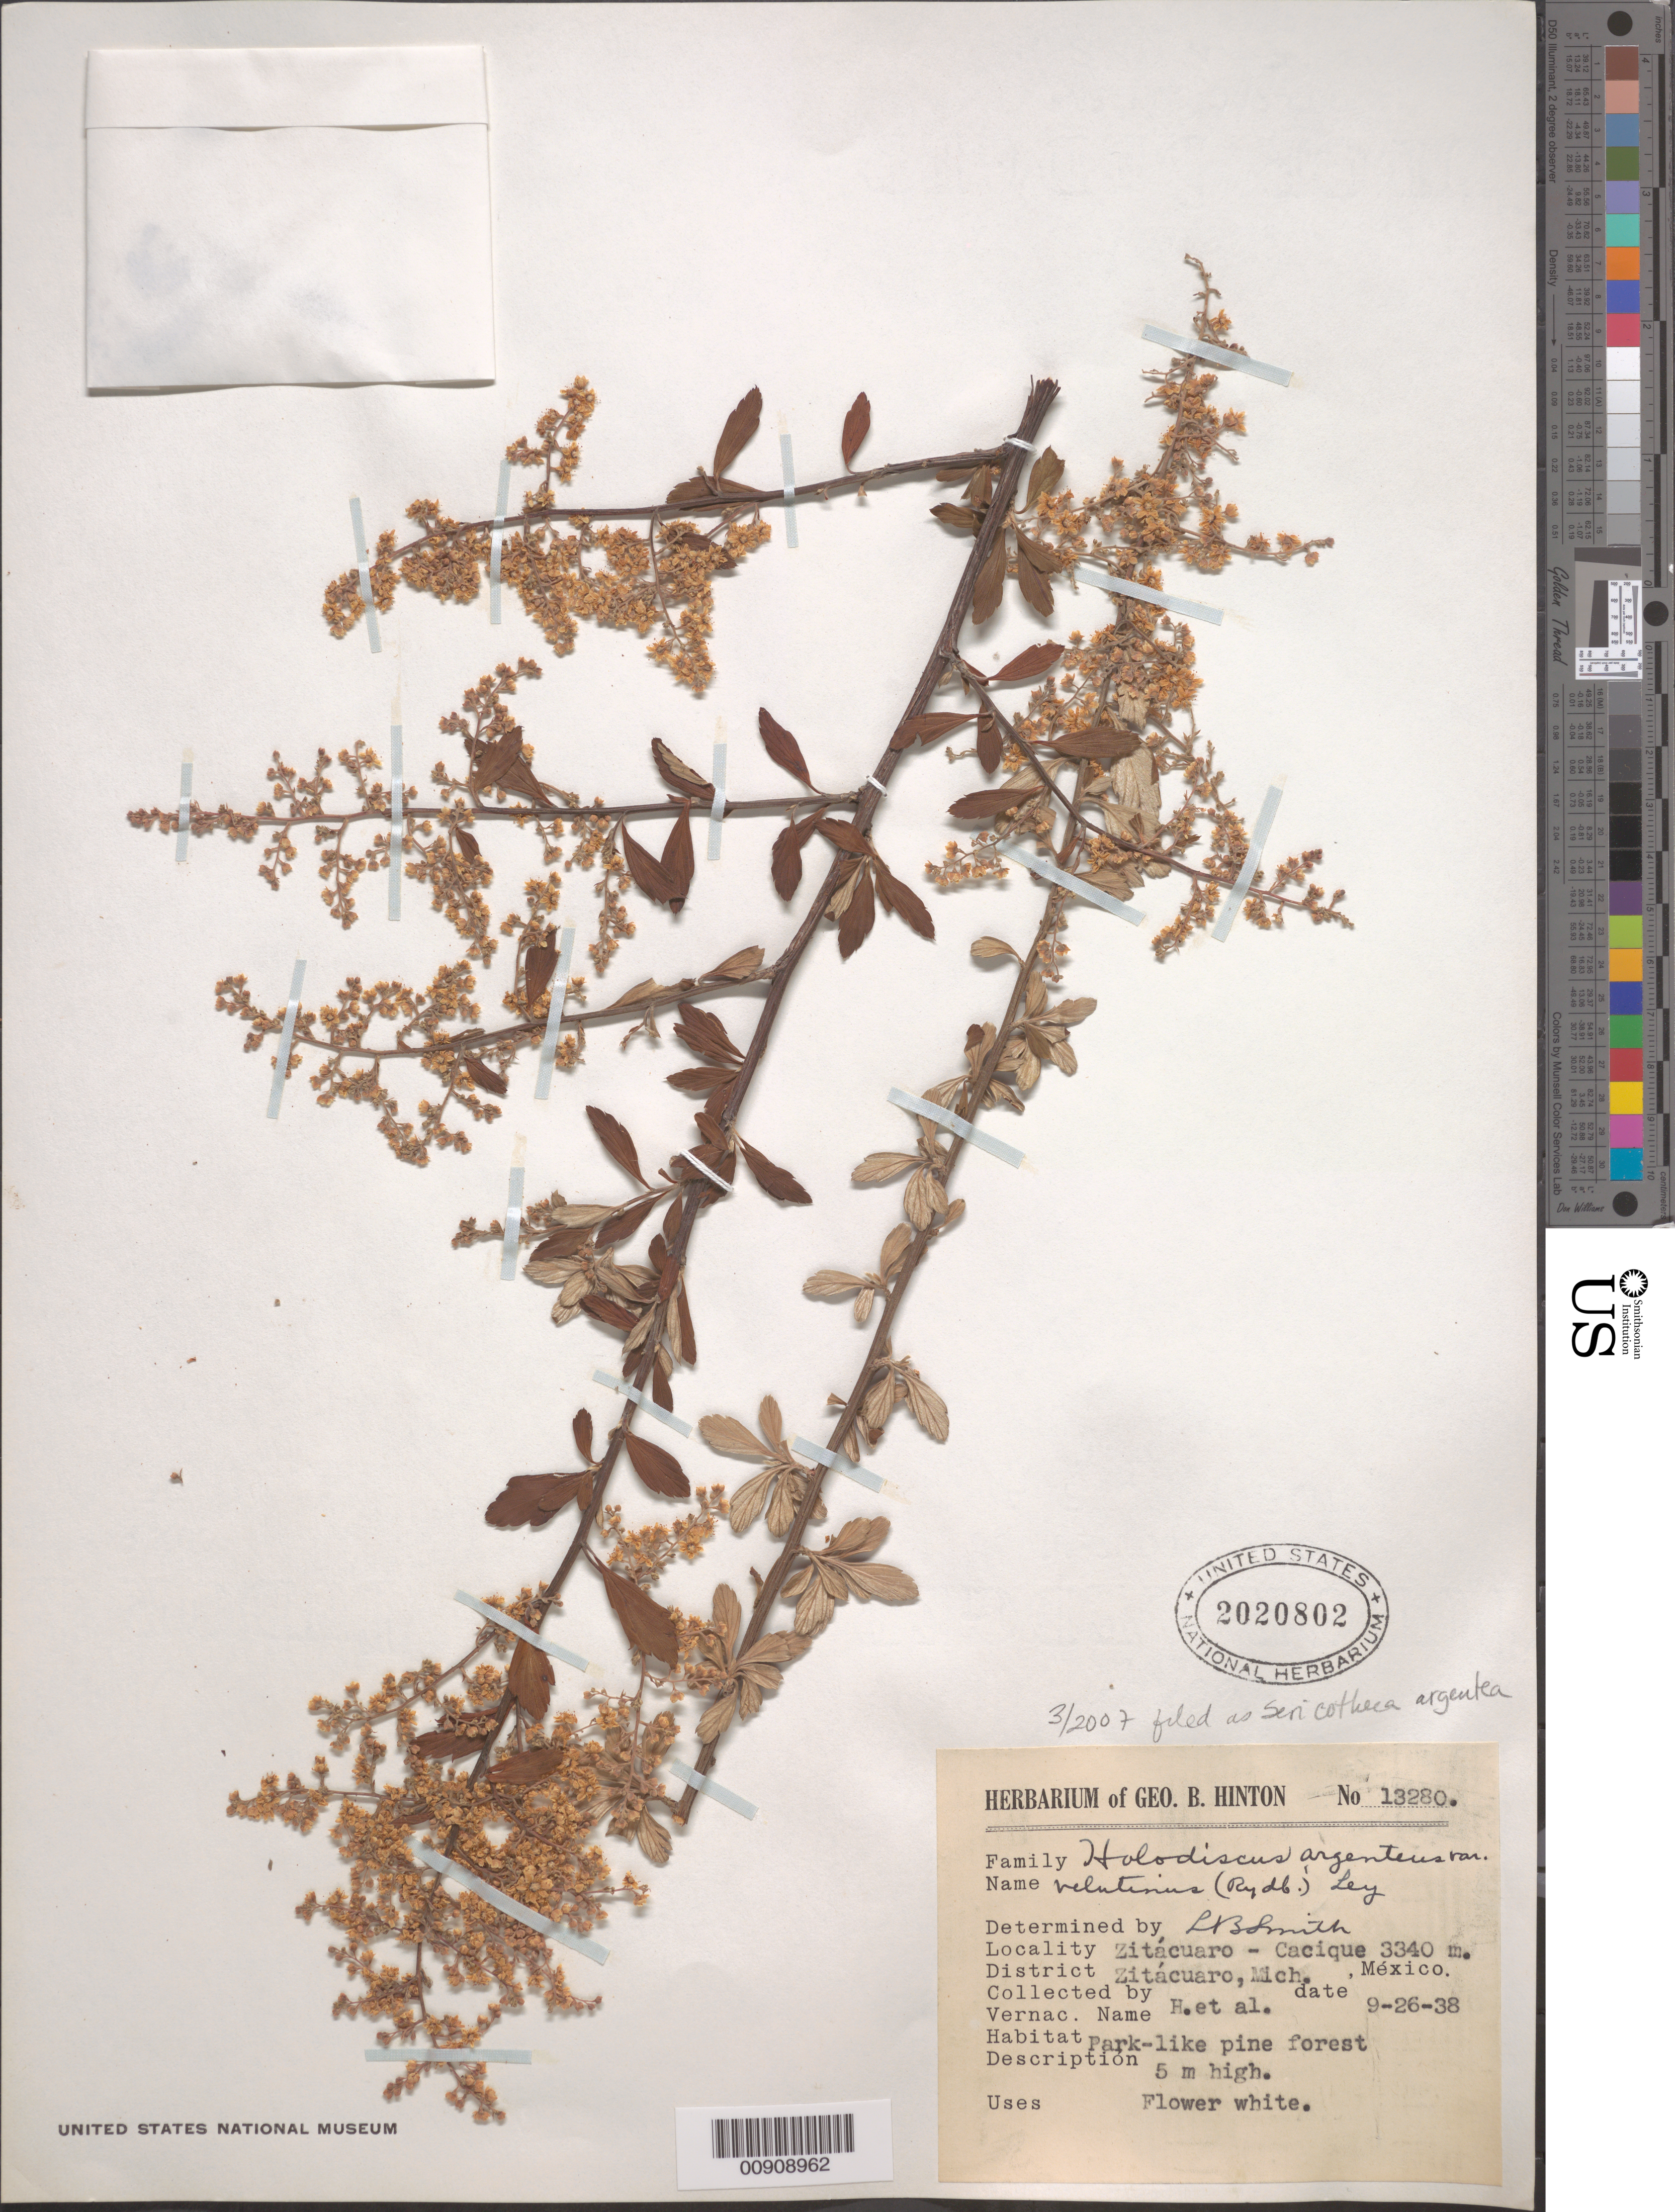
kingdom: Plantae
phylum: Tracheophyta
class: Magnoliopsida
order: Rosales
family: Rosaceae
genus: Holodiscus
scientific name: Holodiscus velutinus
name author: (Rydb.) Standl.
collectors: G. B. Hinton & et al.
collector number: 13280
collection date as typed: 26 Sep 1938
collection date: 1938-09-26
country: Mexico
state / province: Michoacán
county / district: Zitácuaro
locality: Zitácuaro - Cacique, District Zitácuaro, Michoacán.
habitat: Park-like pine forest.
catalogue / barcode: US 2020802